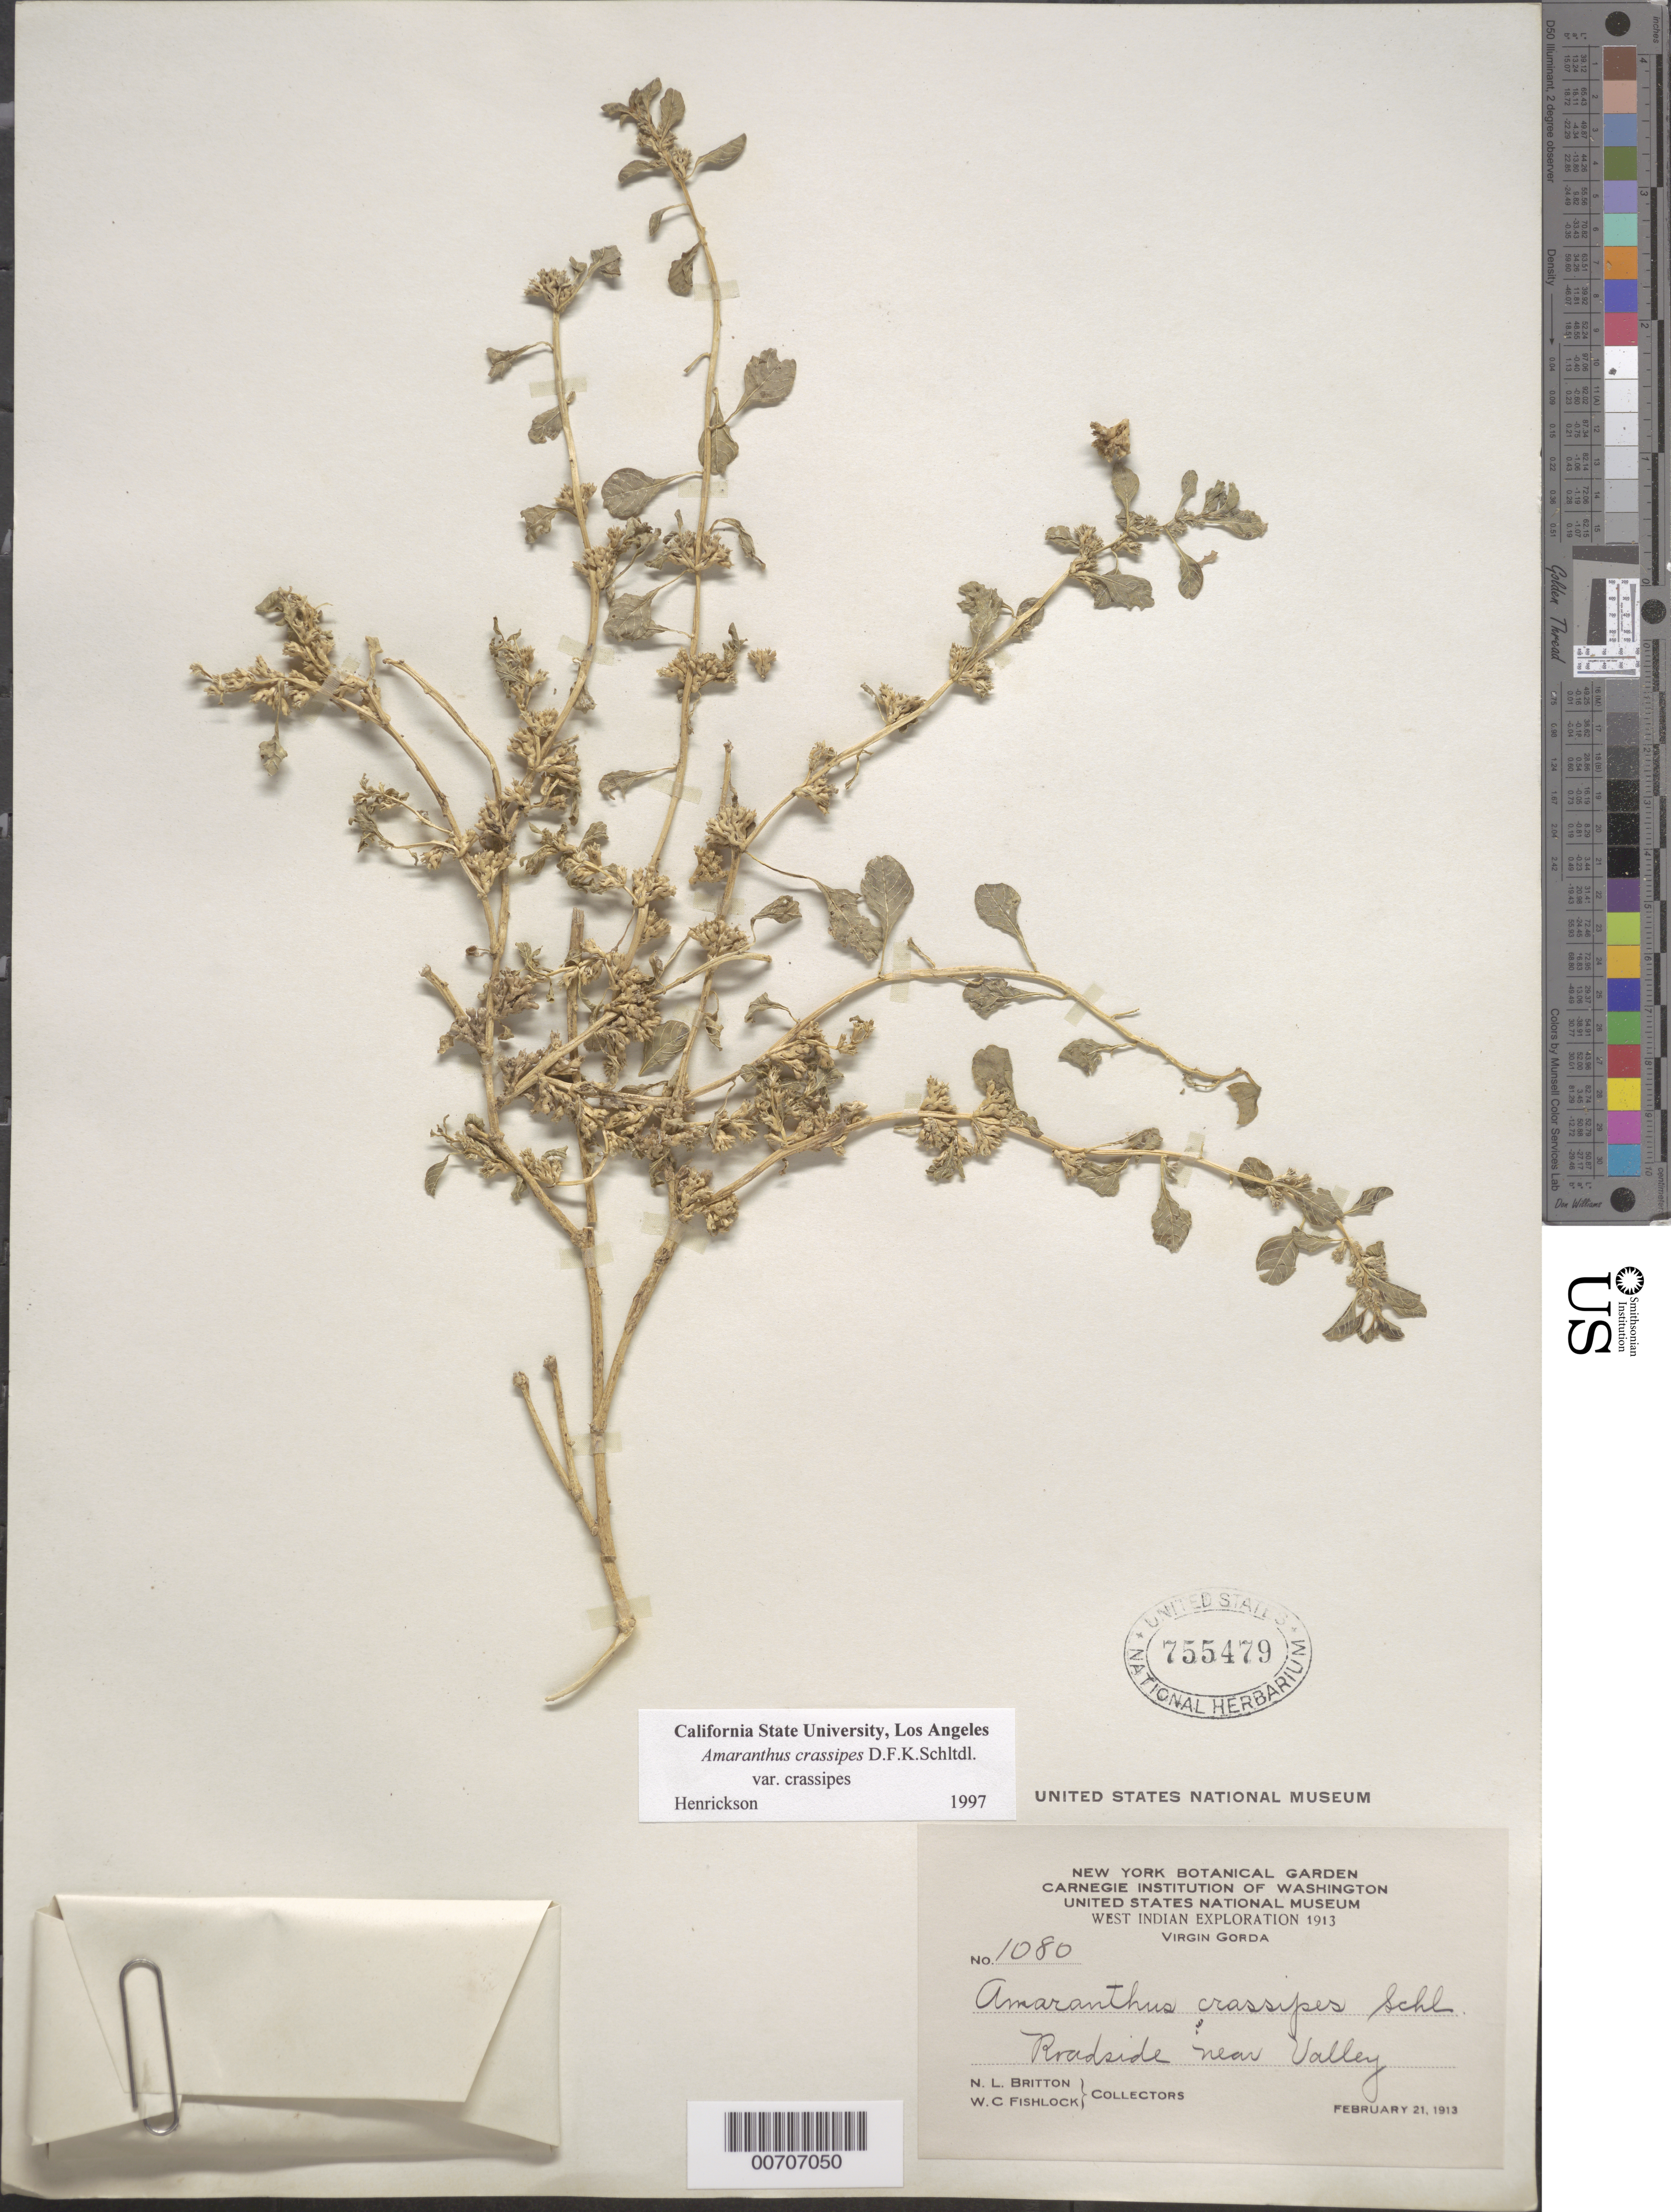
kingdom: Plantae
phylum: Tracheophyta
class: Magnoliopsida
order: Caryophyllales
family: Amaranthaceae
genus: Amaranthus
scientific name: Amaranthus crassipes var. crassipes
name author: Schltdl.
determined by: Henrickson, James S.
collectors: N. Britton & W. Fishlock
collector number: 1080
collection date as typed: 21 Feb 1913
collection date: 1913-02-21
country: British Virgin Islands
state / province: Virgin Gorda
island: Virgin Gorda Island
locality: Valley, near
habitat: Roadside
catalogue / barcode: US 755479